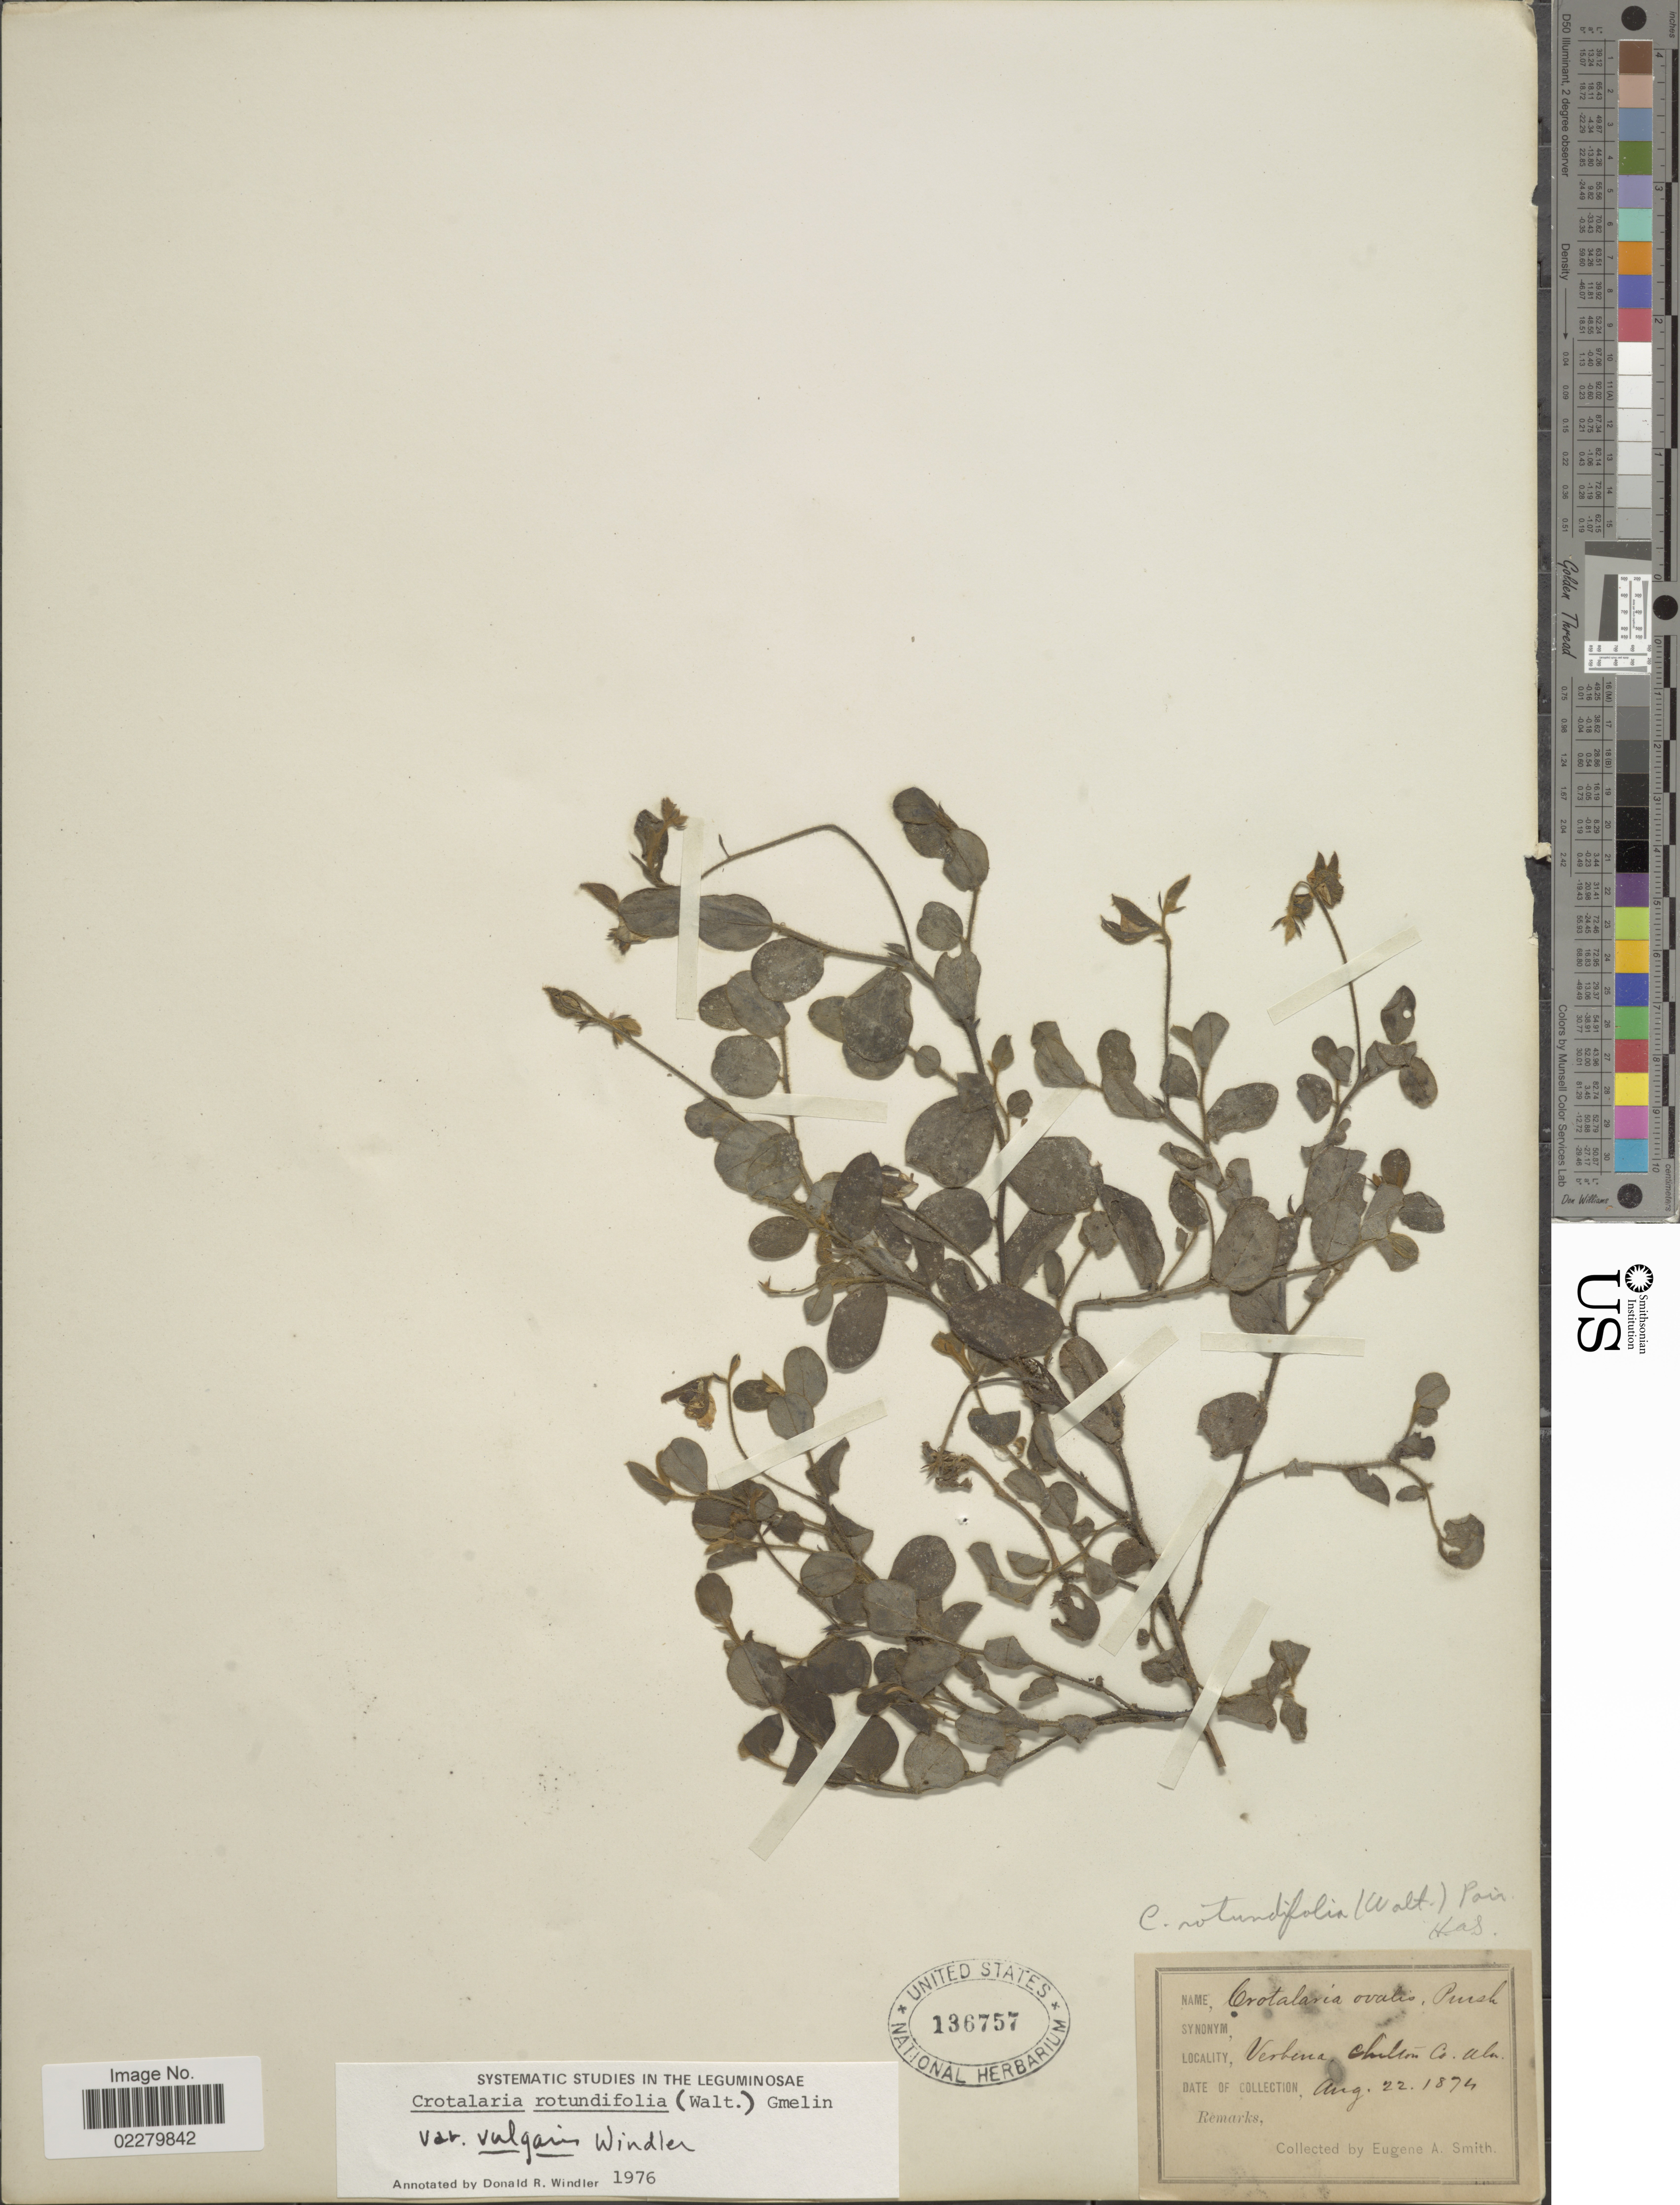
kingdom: Plantae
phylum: Tracheophyta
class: Magnoliopsida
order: Fabales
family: Fabaceae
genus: Crotalaria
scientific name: Crotalaria rotundifolia var. vulgaris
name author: Windler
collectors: E. A. Smith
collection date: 1874-08-22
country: United States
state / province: Alabama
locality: Verbena, Chilton Co., Ala.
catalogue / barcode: US 136757